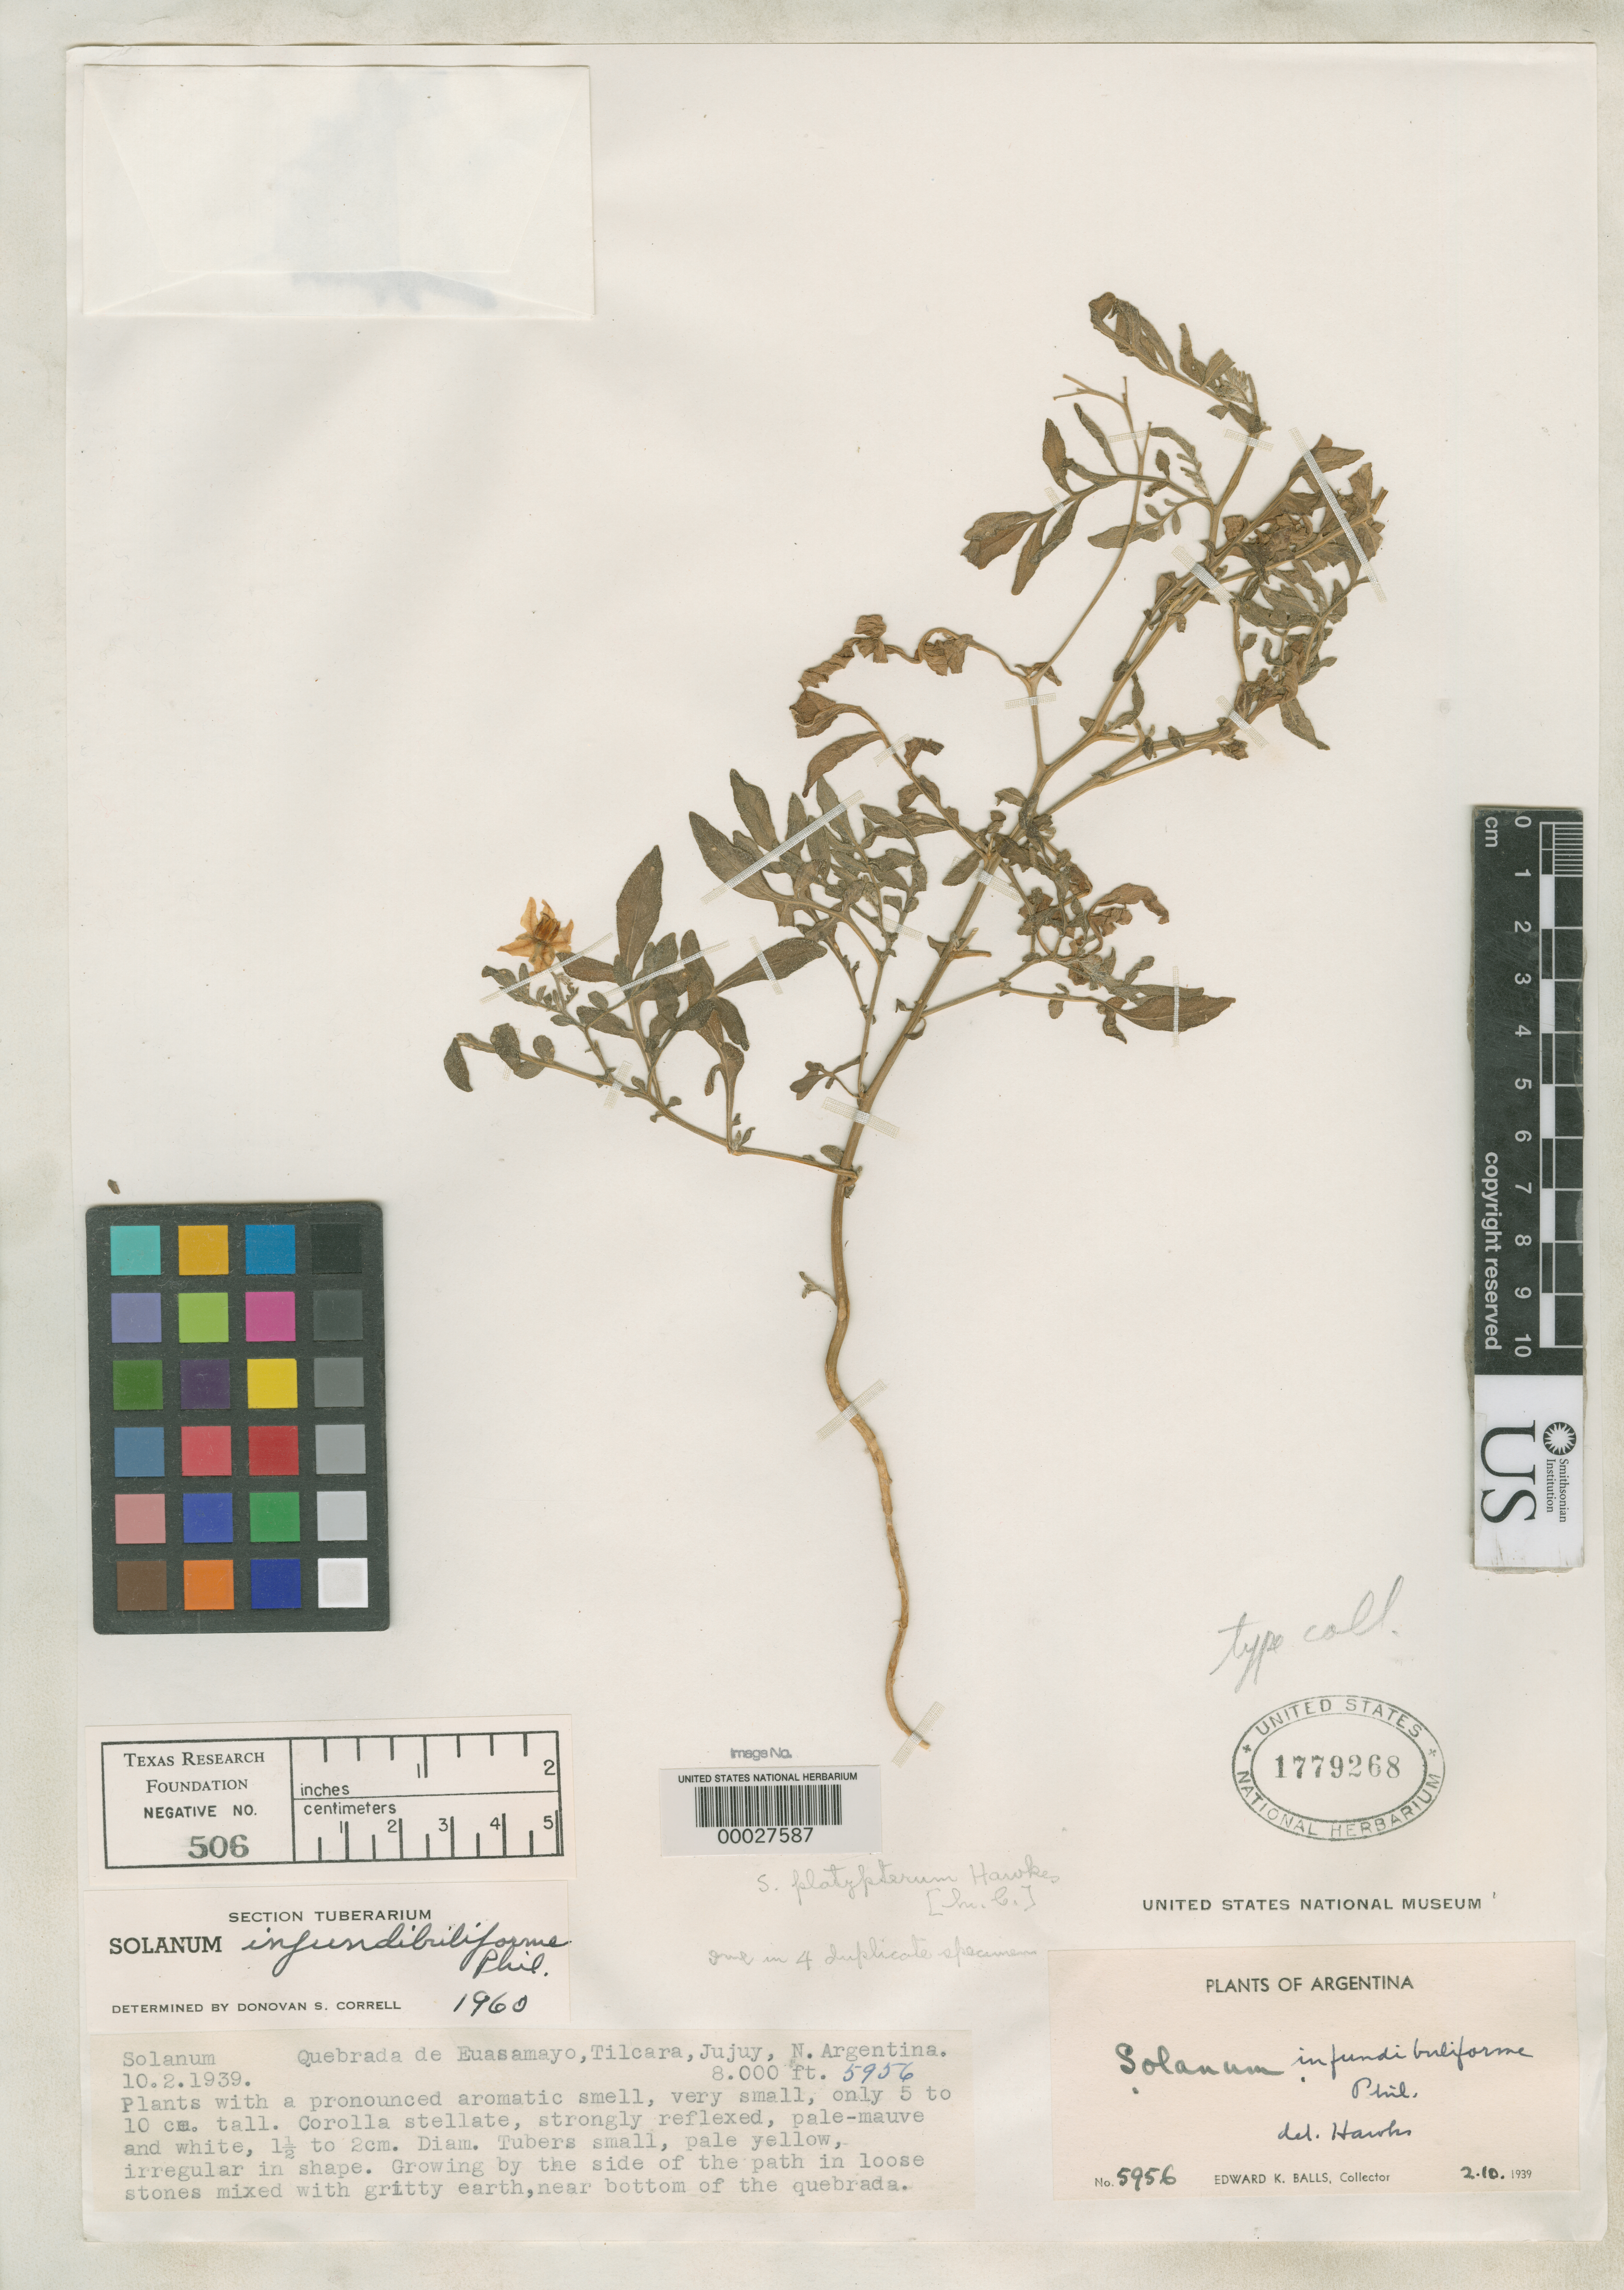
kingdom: Plantae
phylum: Tracheophyta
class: Magnoliopsida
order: Solanales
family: Solanaceae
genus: Solanum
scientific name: Solanum glanduliferum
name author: Hawkes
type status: Isosyntype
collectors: E. K. Balls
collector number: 5956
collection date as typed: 10 Feb 1939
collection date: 1939-02-10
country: Argentina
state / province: Jujuy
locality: Quebrada de Euasamayo, Tilcara; Alt. 8000 ft.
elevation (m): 2438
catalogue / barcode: US 1779268